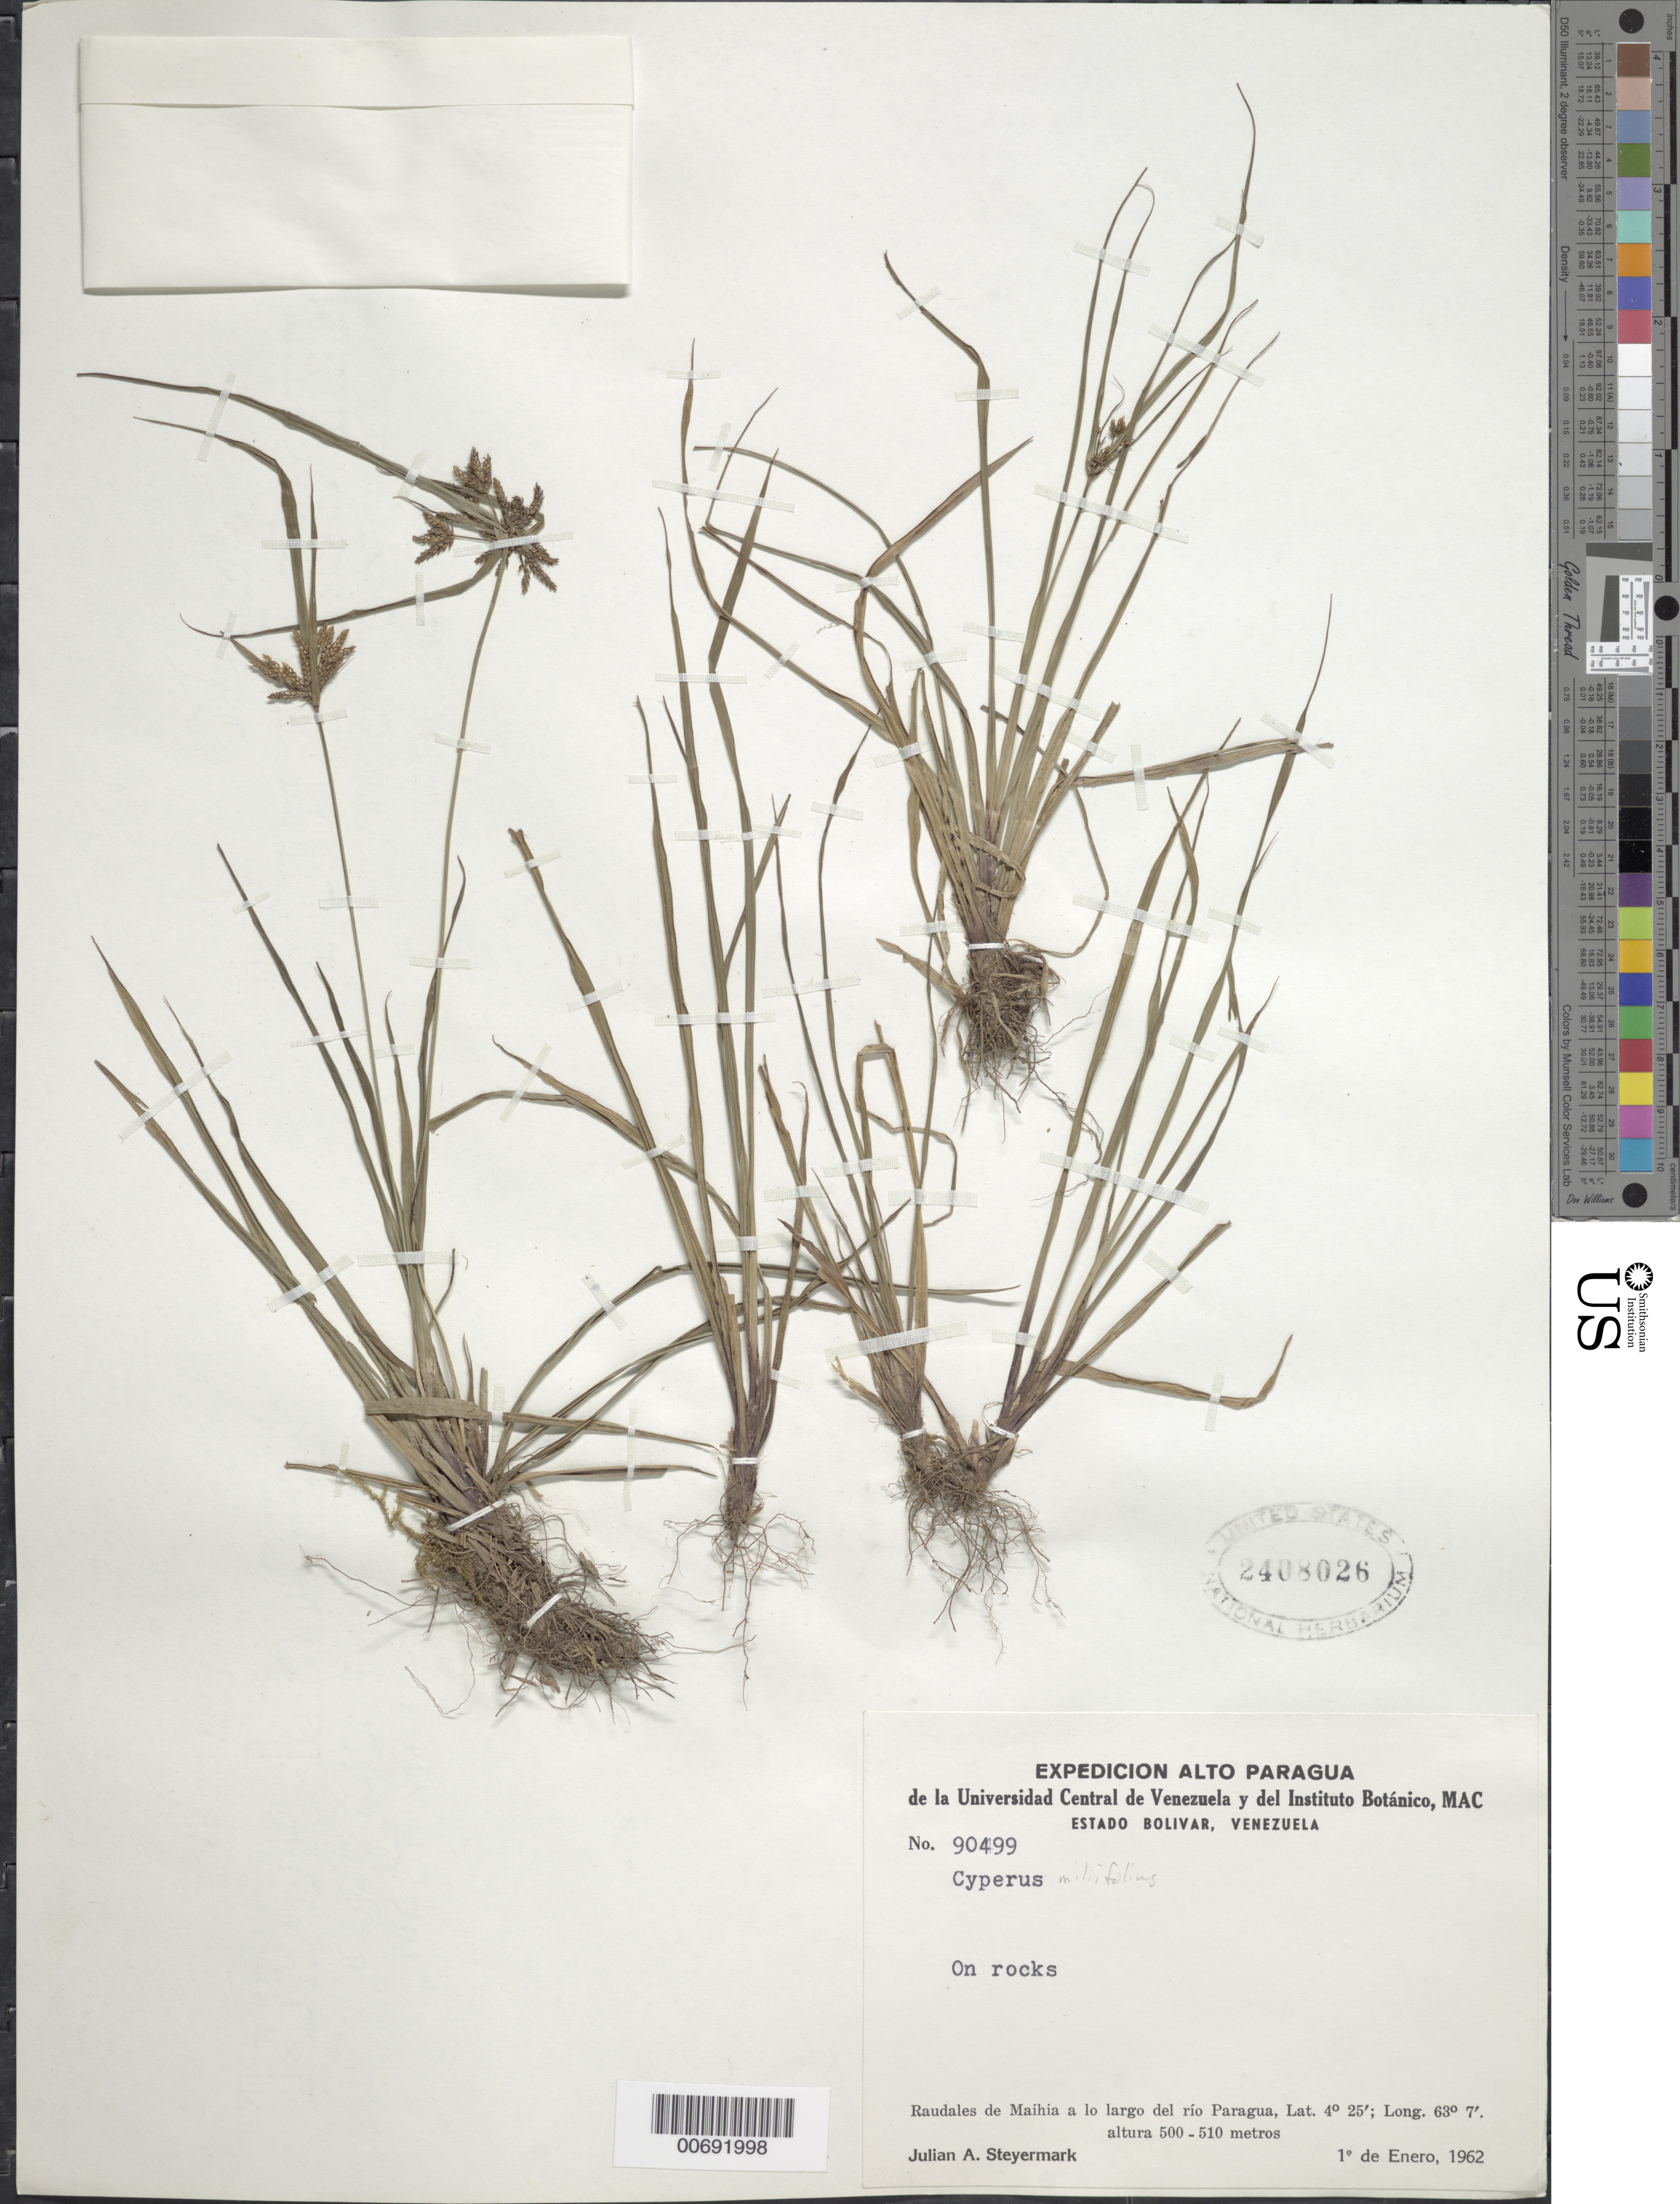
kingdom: Plantae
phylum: Tracheophyta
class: Liliopsida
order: Poales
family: Cyperaceae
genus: Cyperus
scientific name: Cyperus lacustris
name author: Schrad. ex Nees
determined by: Strong, Mark T., (BOT), Smithsonian Institution - National Museum of Natural History (UNITED STATES)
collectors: J. Steyermark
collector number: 90499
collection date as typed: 1-Jan-62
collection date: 1962-01-01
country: Venezuela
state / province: Bolívar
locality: Raudales de Maihia, Rió Paragua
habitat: Raudales; on rocks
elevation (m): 500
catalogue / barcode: US 2408026